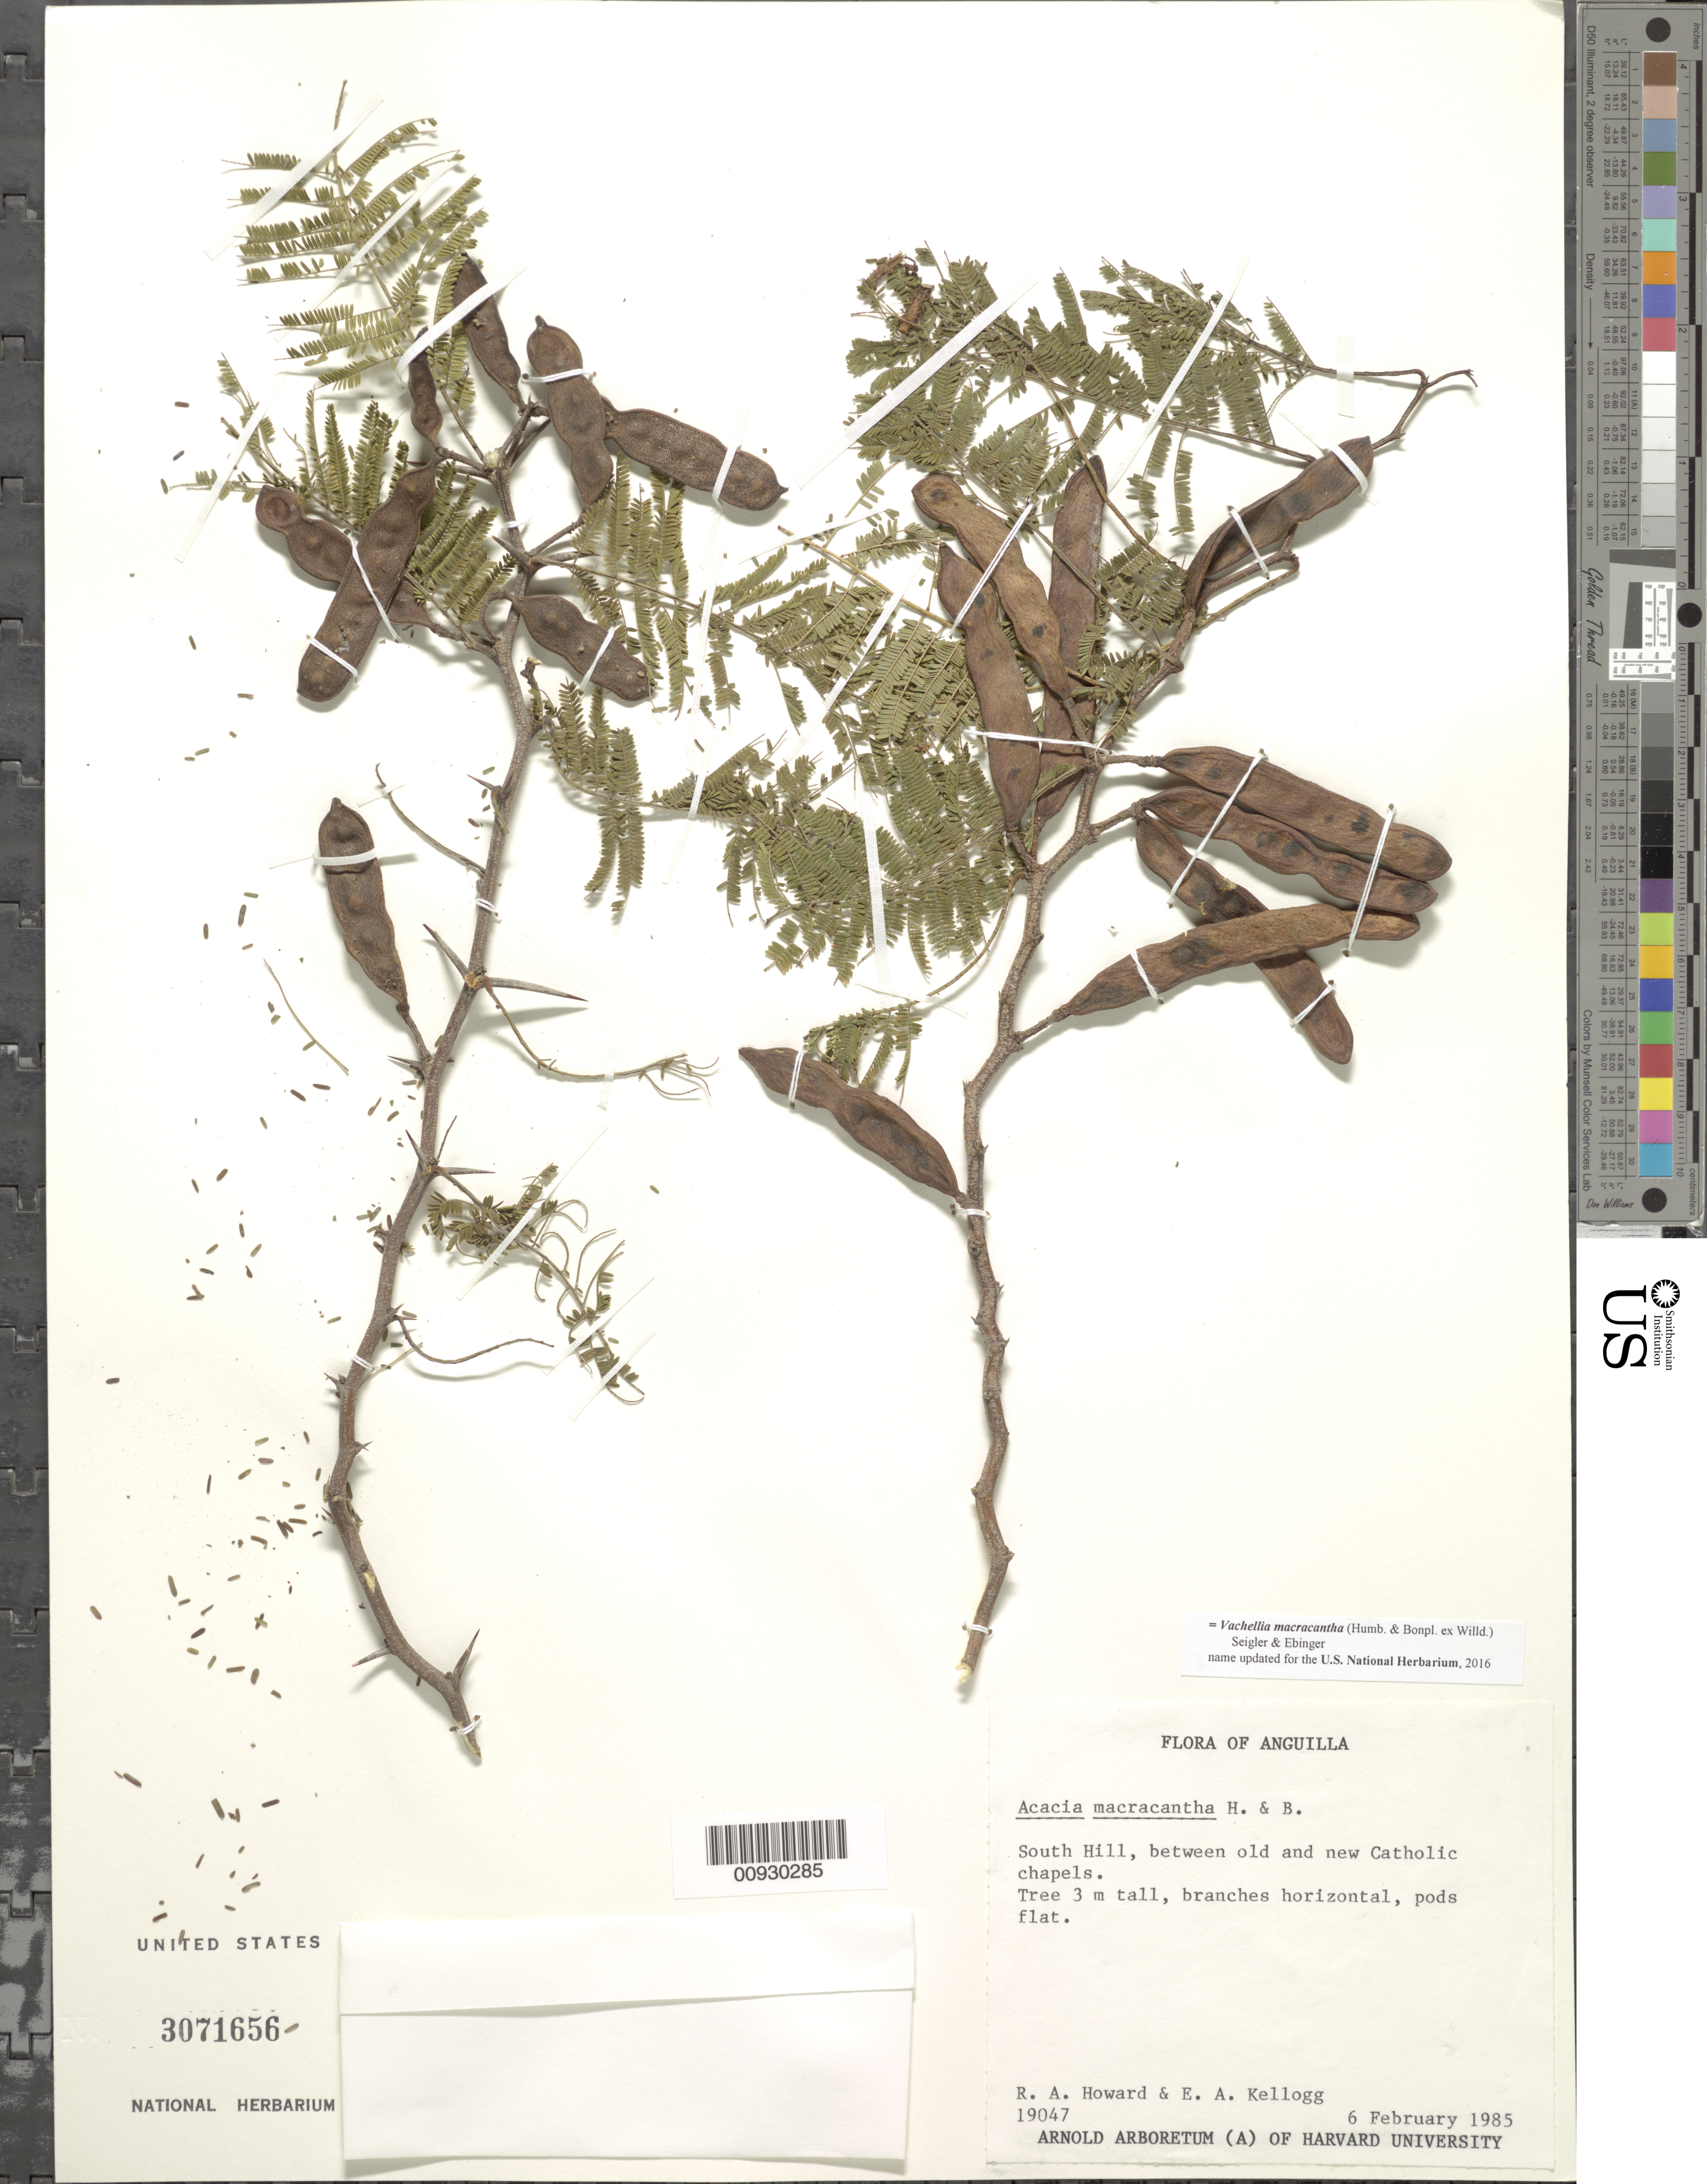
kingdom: Plantae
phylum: Tracheophyta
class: Magnoliopsida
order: Fabales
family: Fabaceae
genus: Vachellia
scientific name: Vachellia macracantha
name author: (Humb. & Bonpl. ex Willd.) Seigler & Ebinger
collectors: R. A. Howard & A. Kellog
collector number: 19047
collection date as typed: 06 Feb 1985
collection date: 1985-02-06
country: Anguilla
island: Anguilla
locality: South Hill, between old and new Catholic chapels.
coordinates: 0 N, 0 E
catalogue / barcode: US 3071656